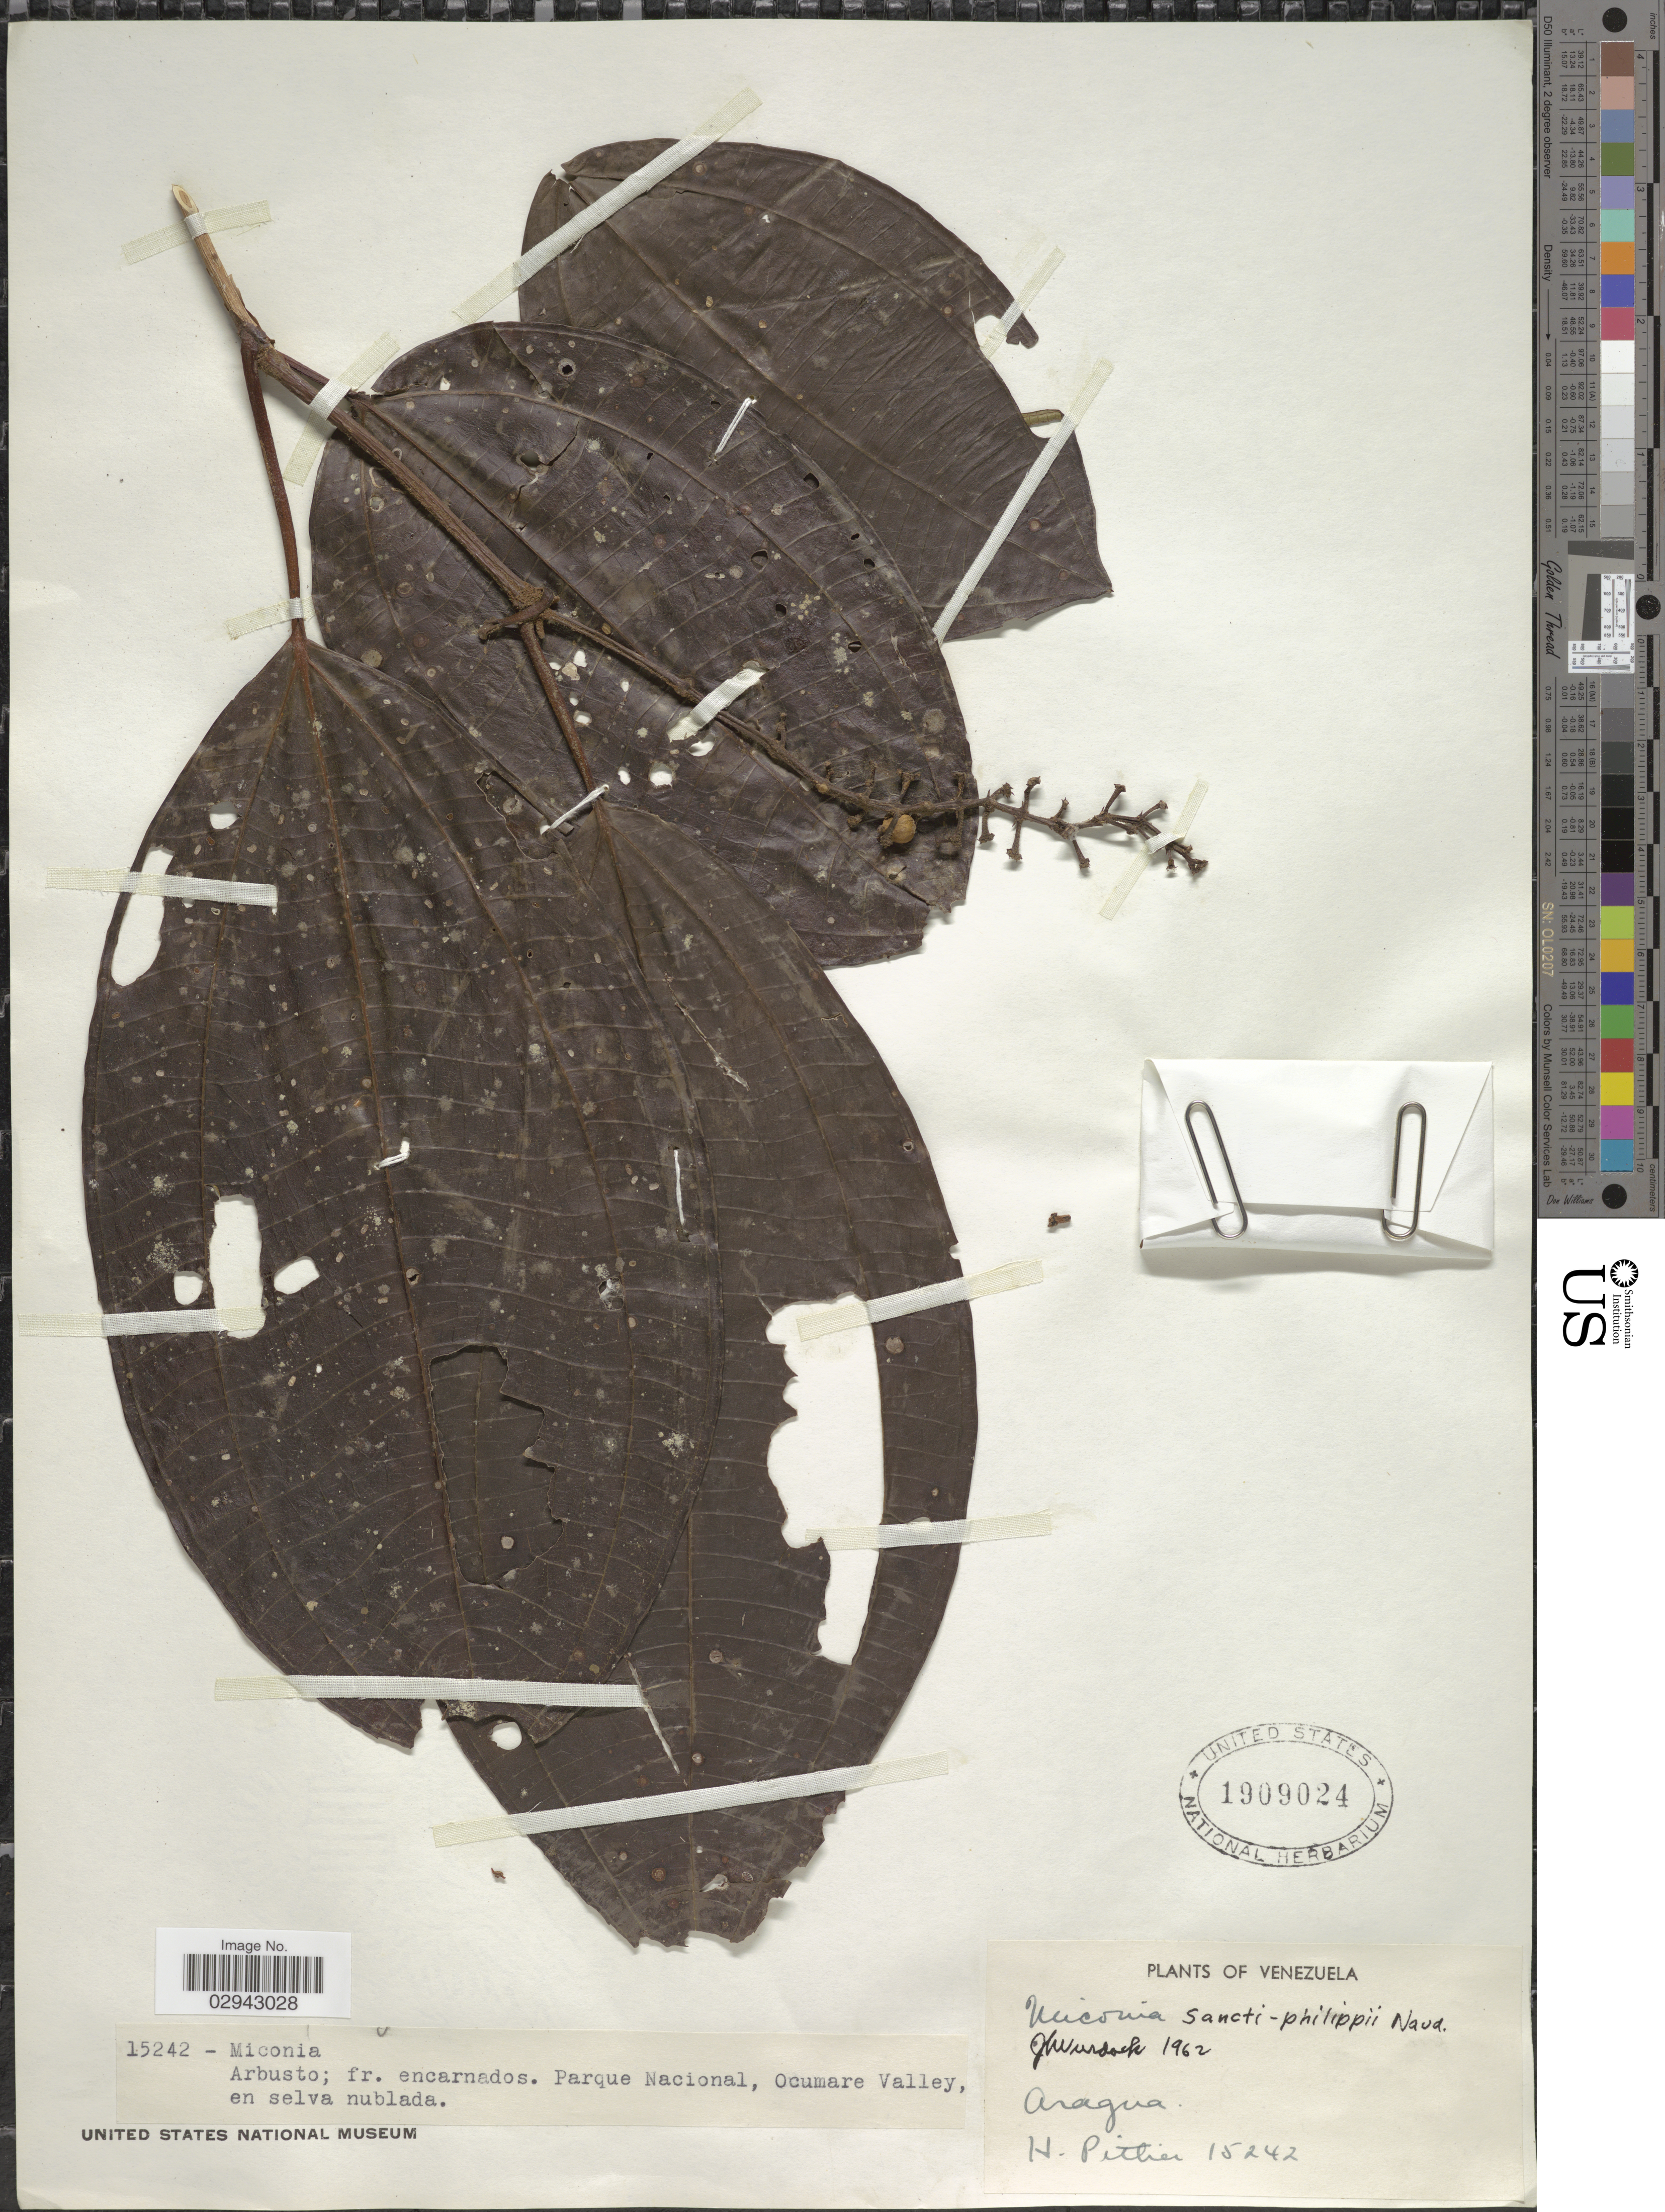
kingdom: Plantae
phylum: Tracheophyta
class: Magnoliopsida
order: Myrtales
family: Melastomataceae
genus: Miconia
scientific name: Miconia sancti-philippi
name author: Naudin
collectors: H. F. Pittier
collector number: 15242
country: Venezuela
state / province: Aragua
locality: Parque Nacional, Ocumare Valley.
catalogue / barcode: US 1909024